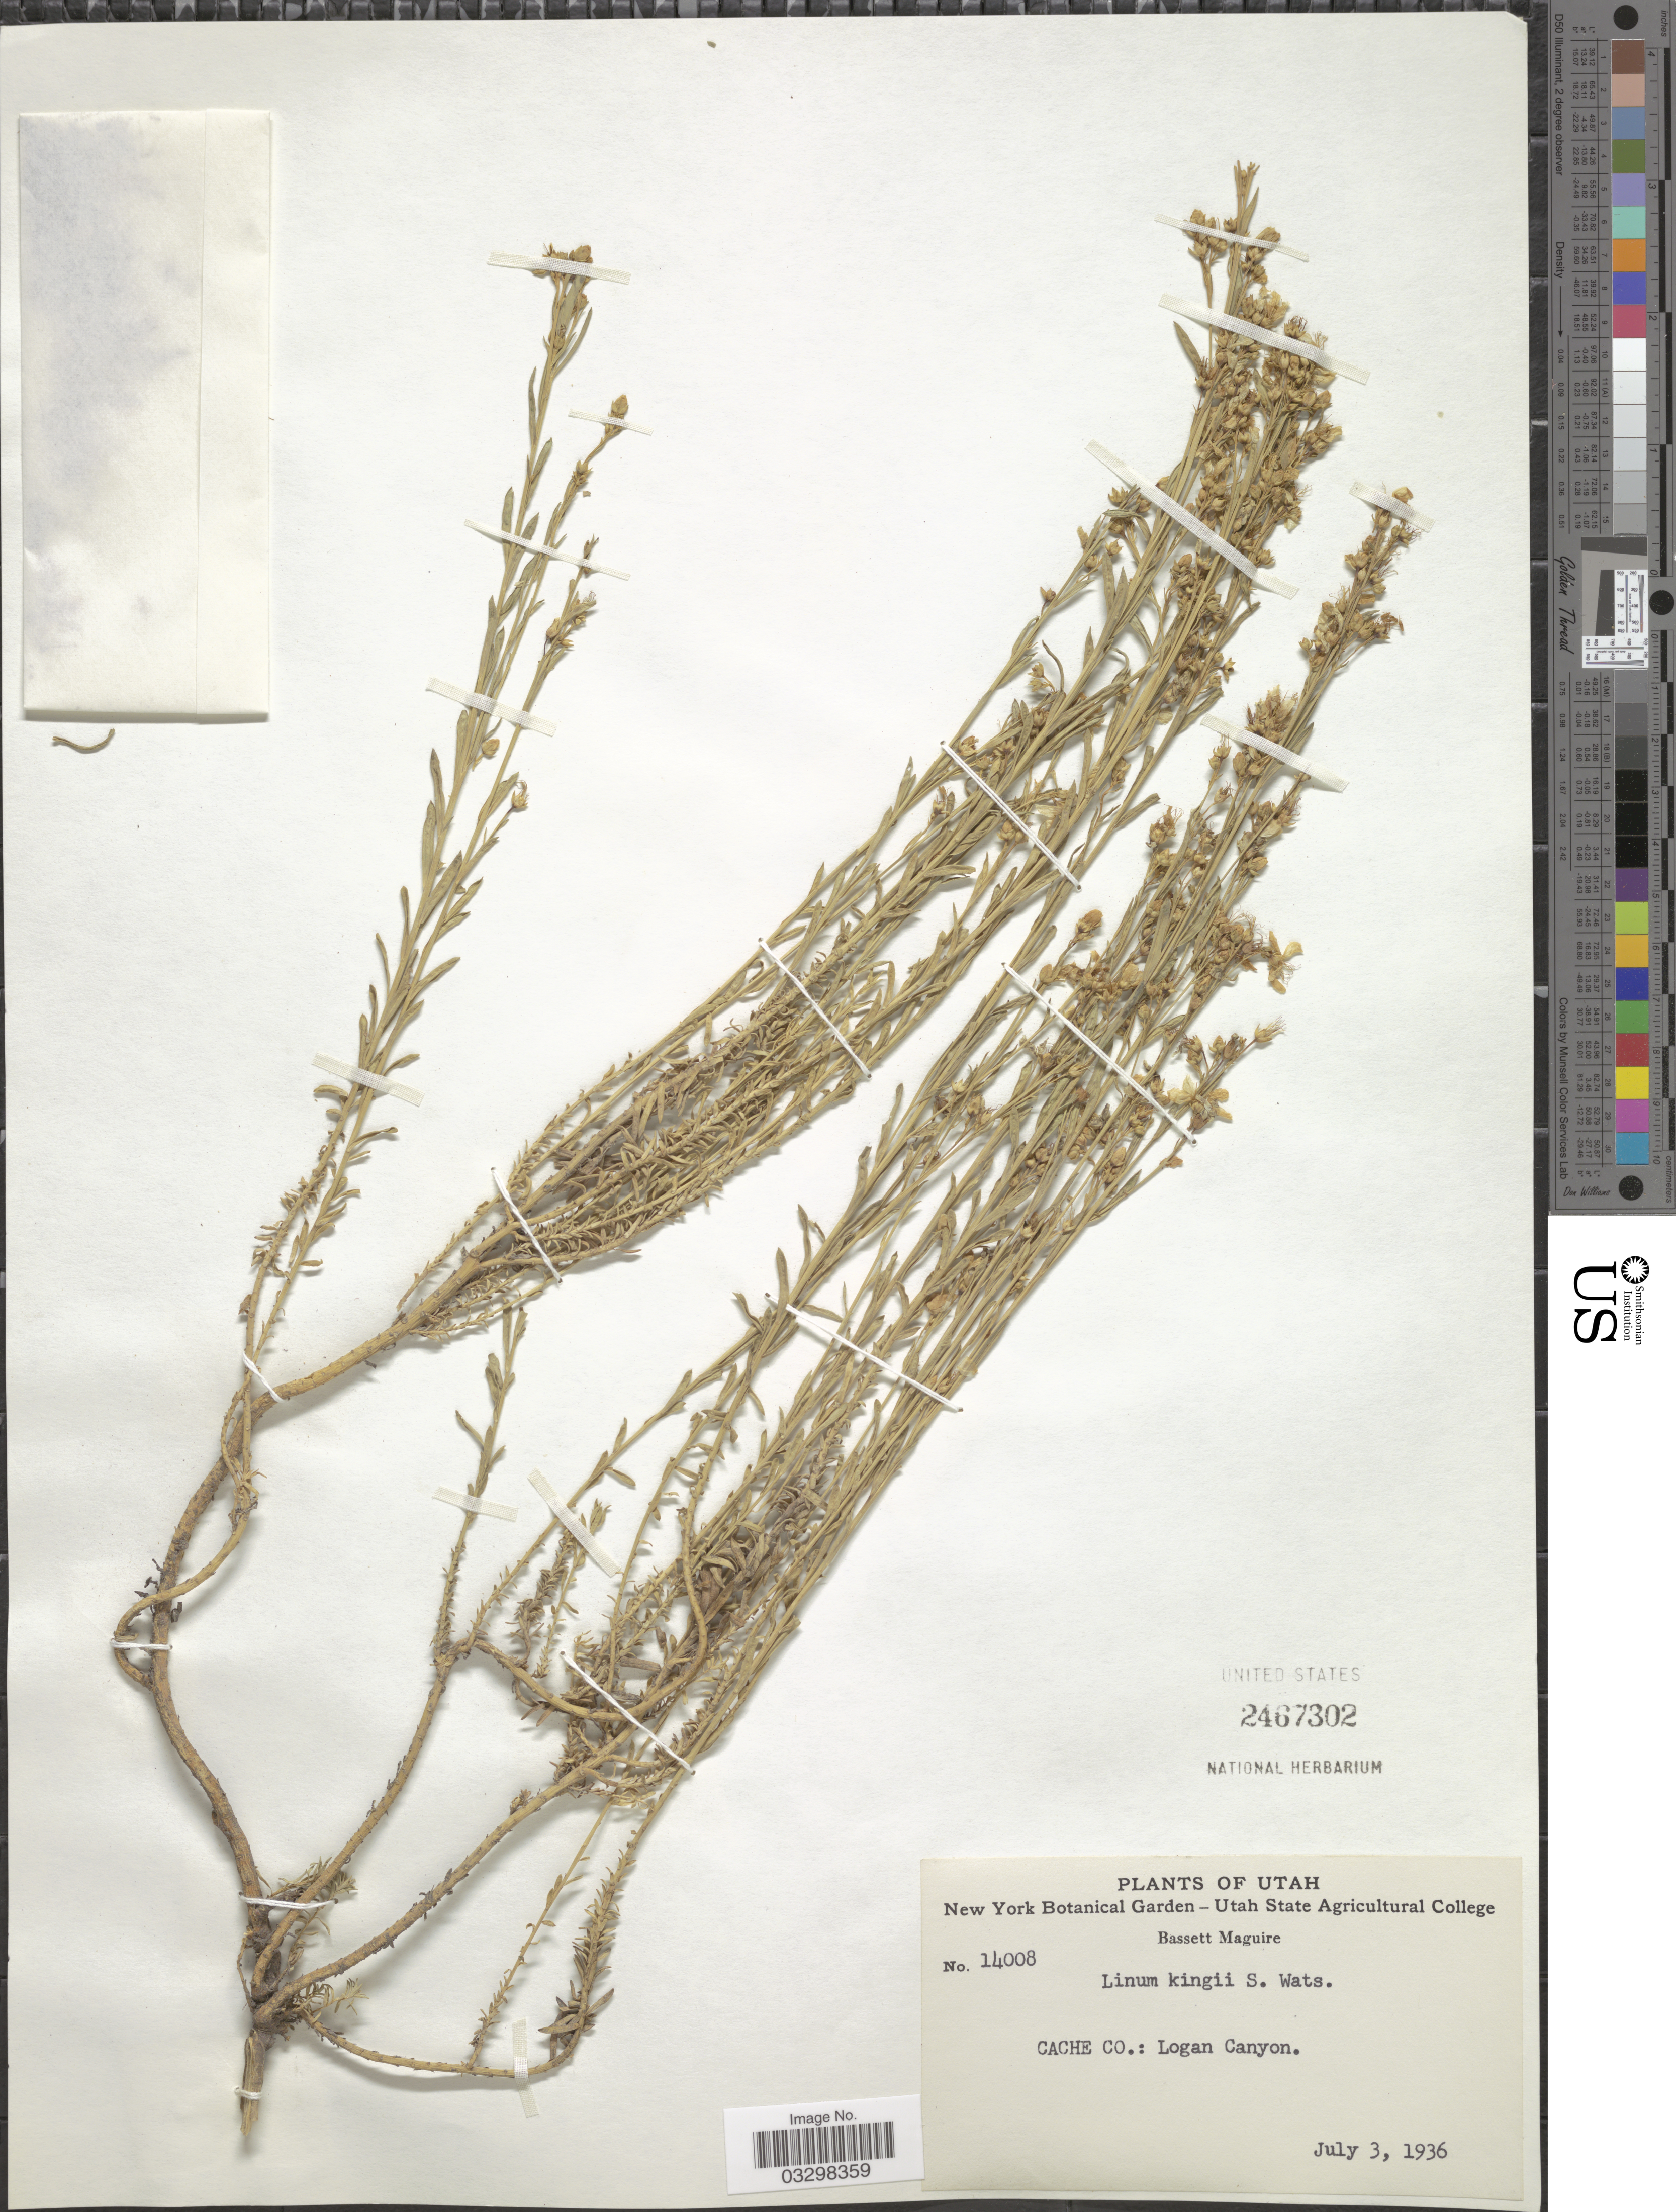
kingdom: Plantae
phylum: Tracheophyta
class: Magnoliopsida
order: Apiales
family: Apiaceae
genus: Selinum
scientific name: Selinum kingii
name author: S. Watson in C. King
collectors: B. Maguire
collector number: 14008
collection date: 1936-07-03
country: United States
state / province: Utah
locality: Cache Co.: Logan Canyon.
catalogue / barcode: US 2467302